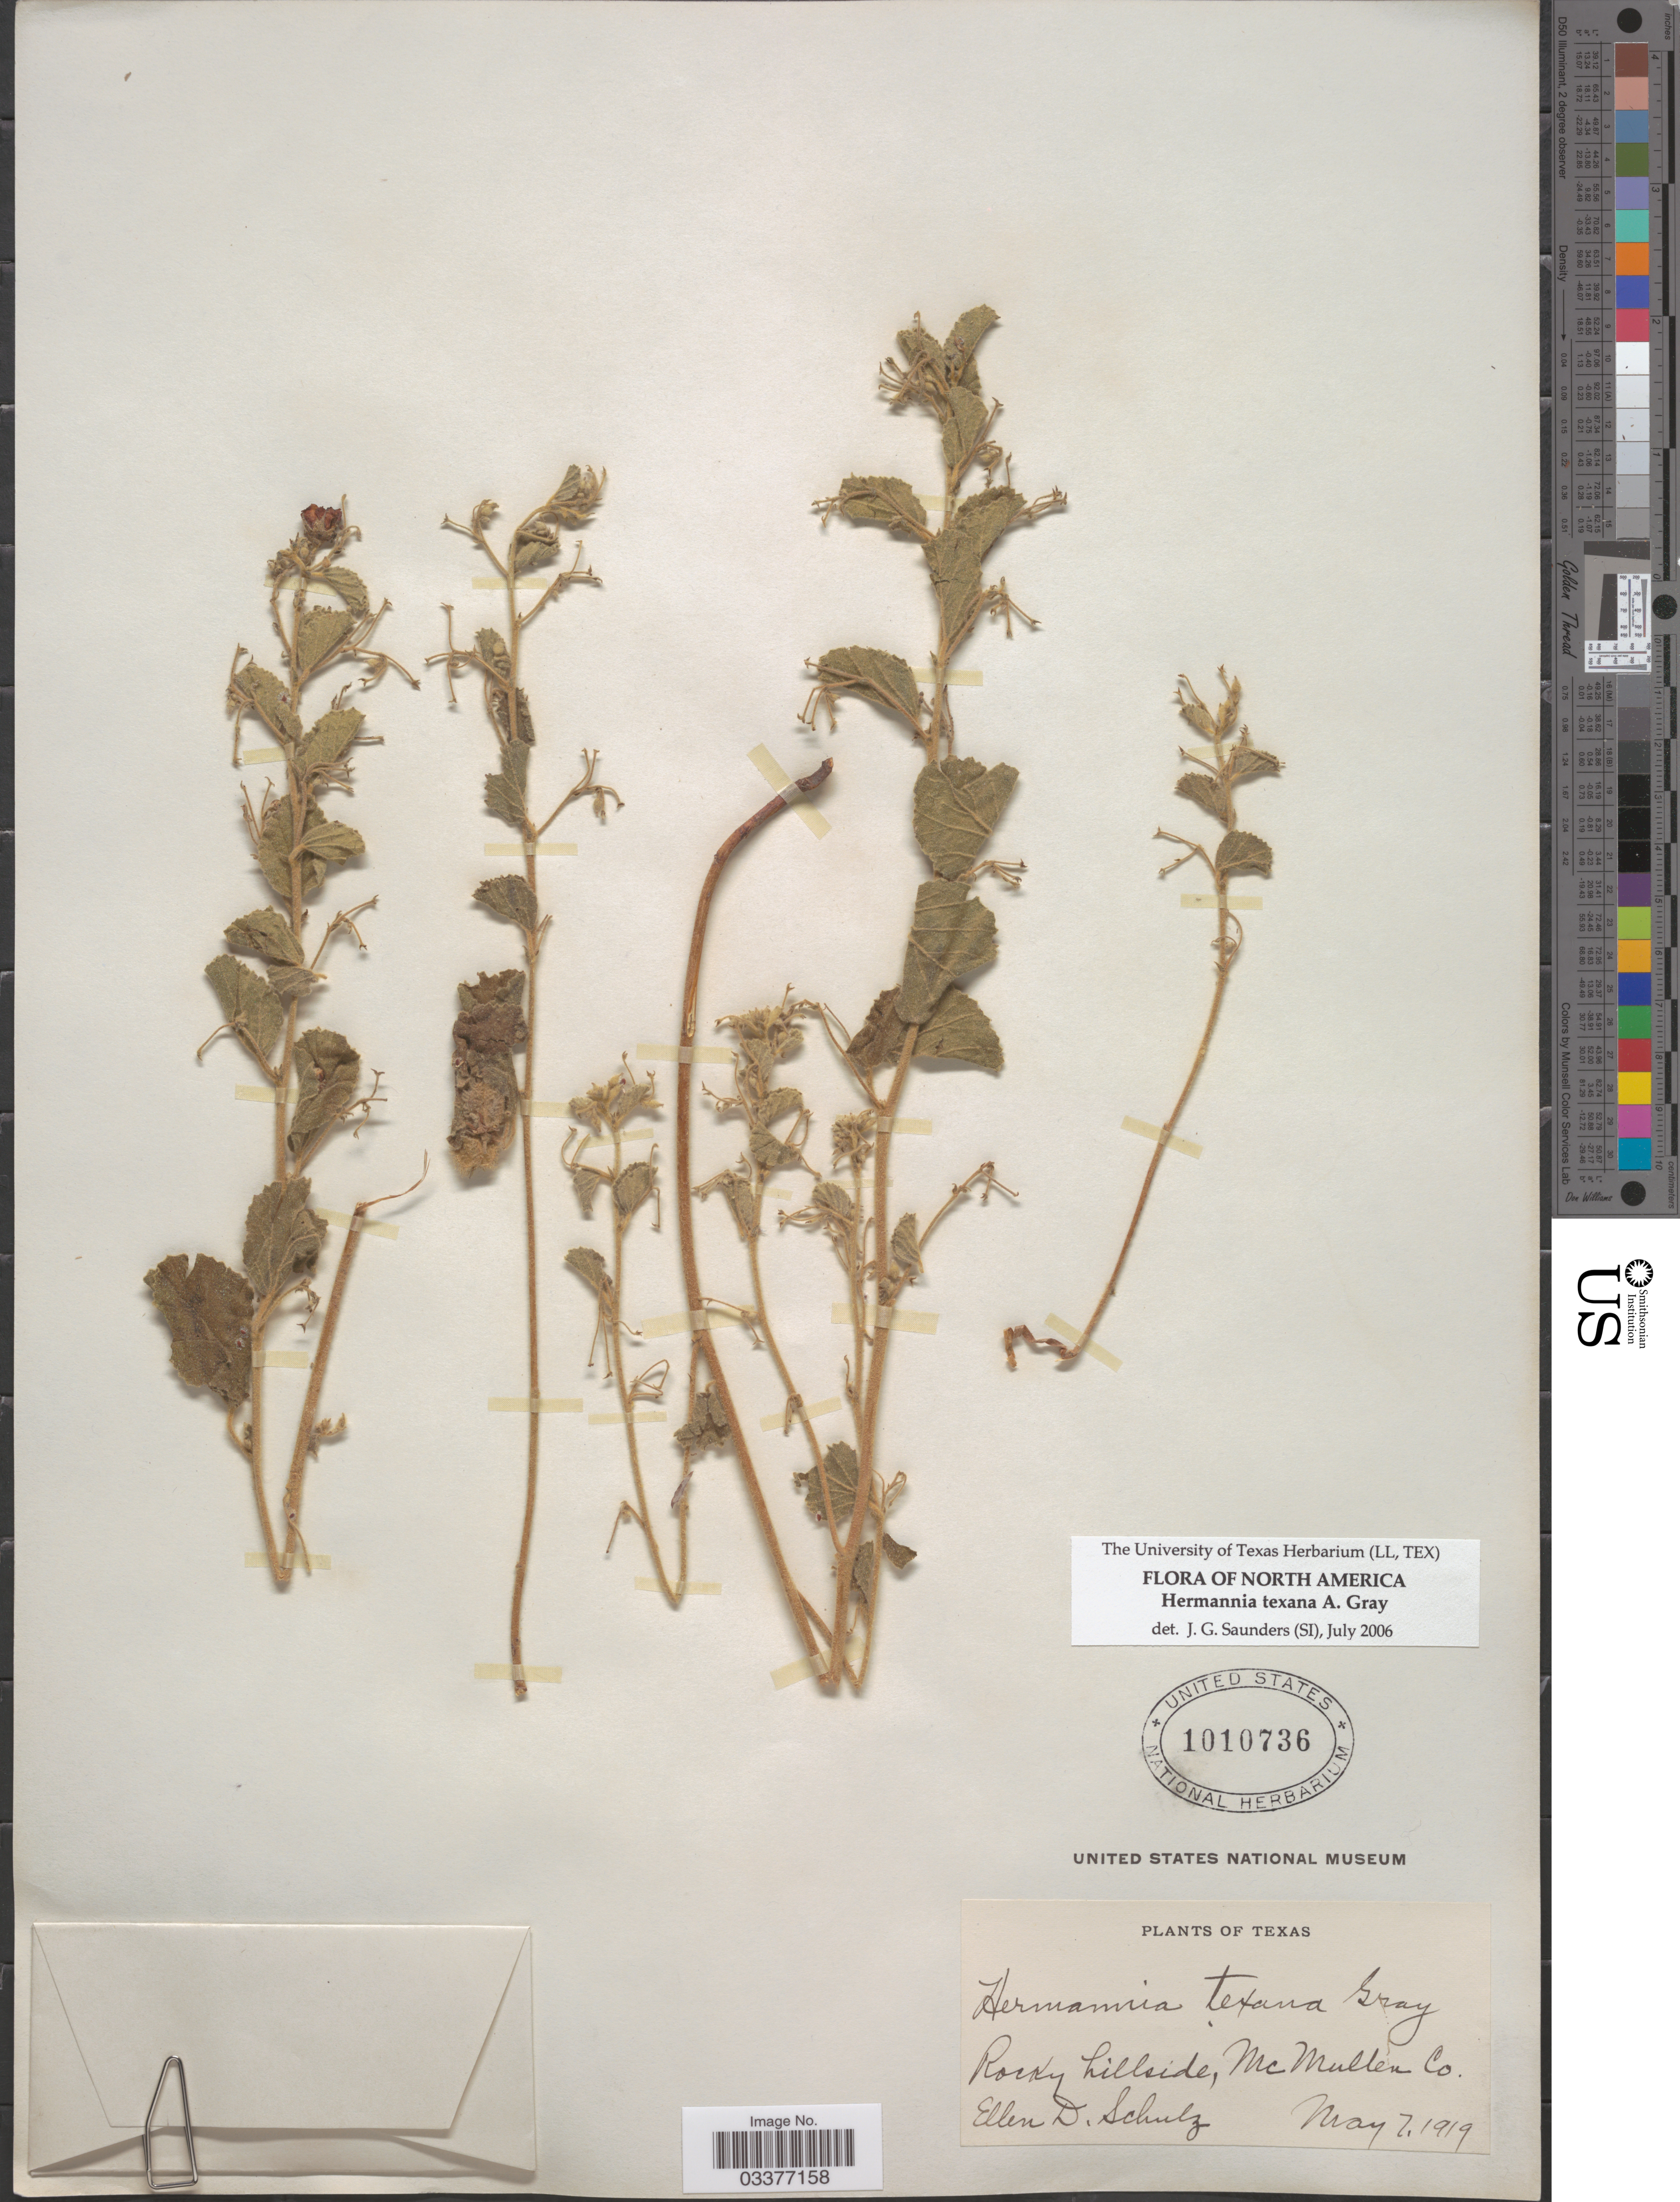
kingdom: Plantae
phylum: Tracheophyta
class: Magnoliopsida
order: Malvales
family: Malvaceae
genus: Hermannia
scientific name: Hermannia texana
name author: A. Gray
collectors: E. D. Schulz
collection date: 1919-05-07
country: United States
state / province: Texas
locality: McMullen Co.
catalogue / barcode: US 1010736